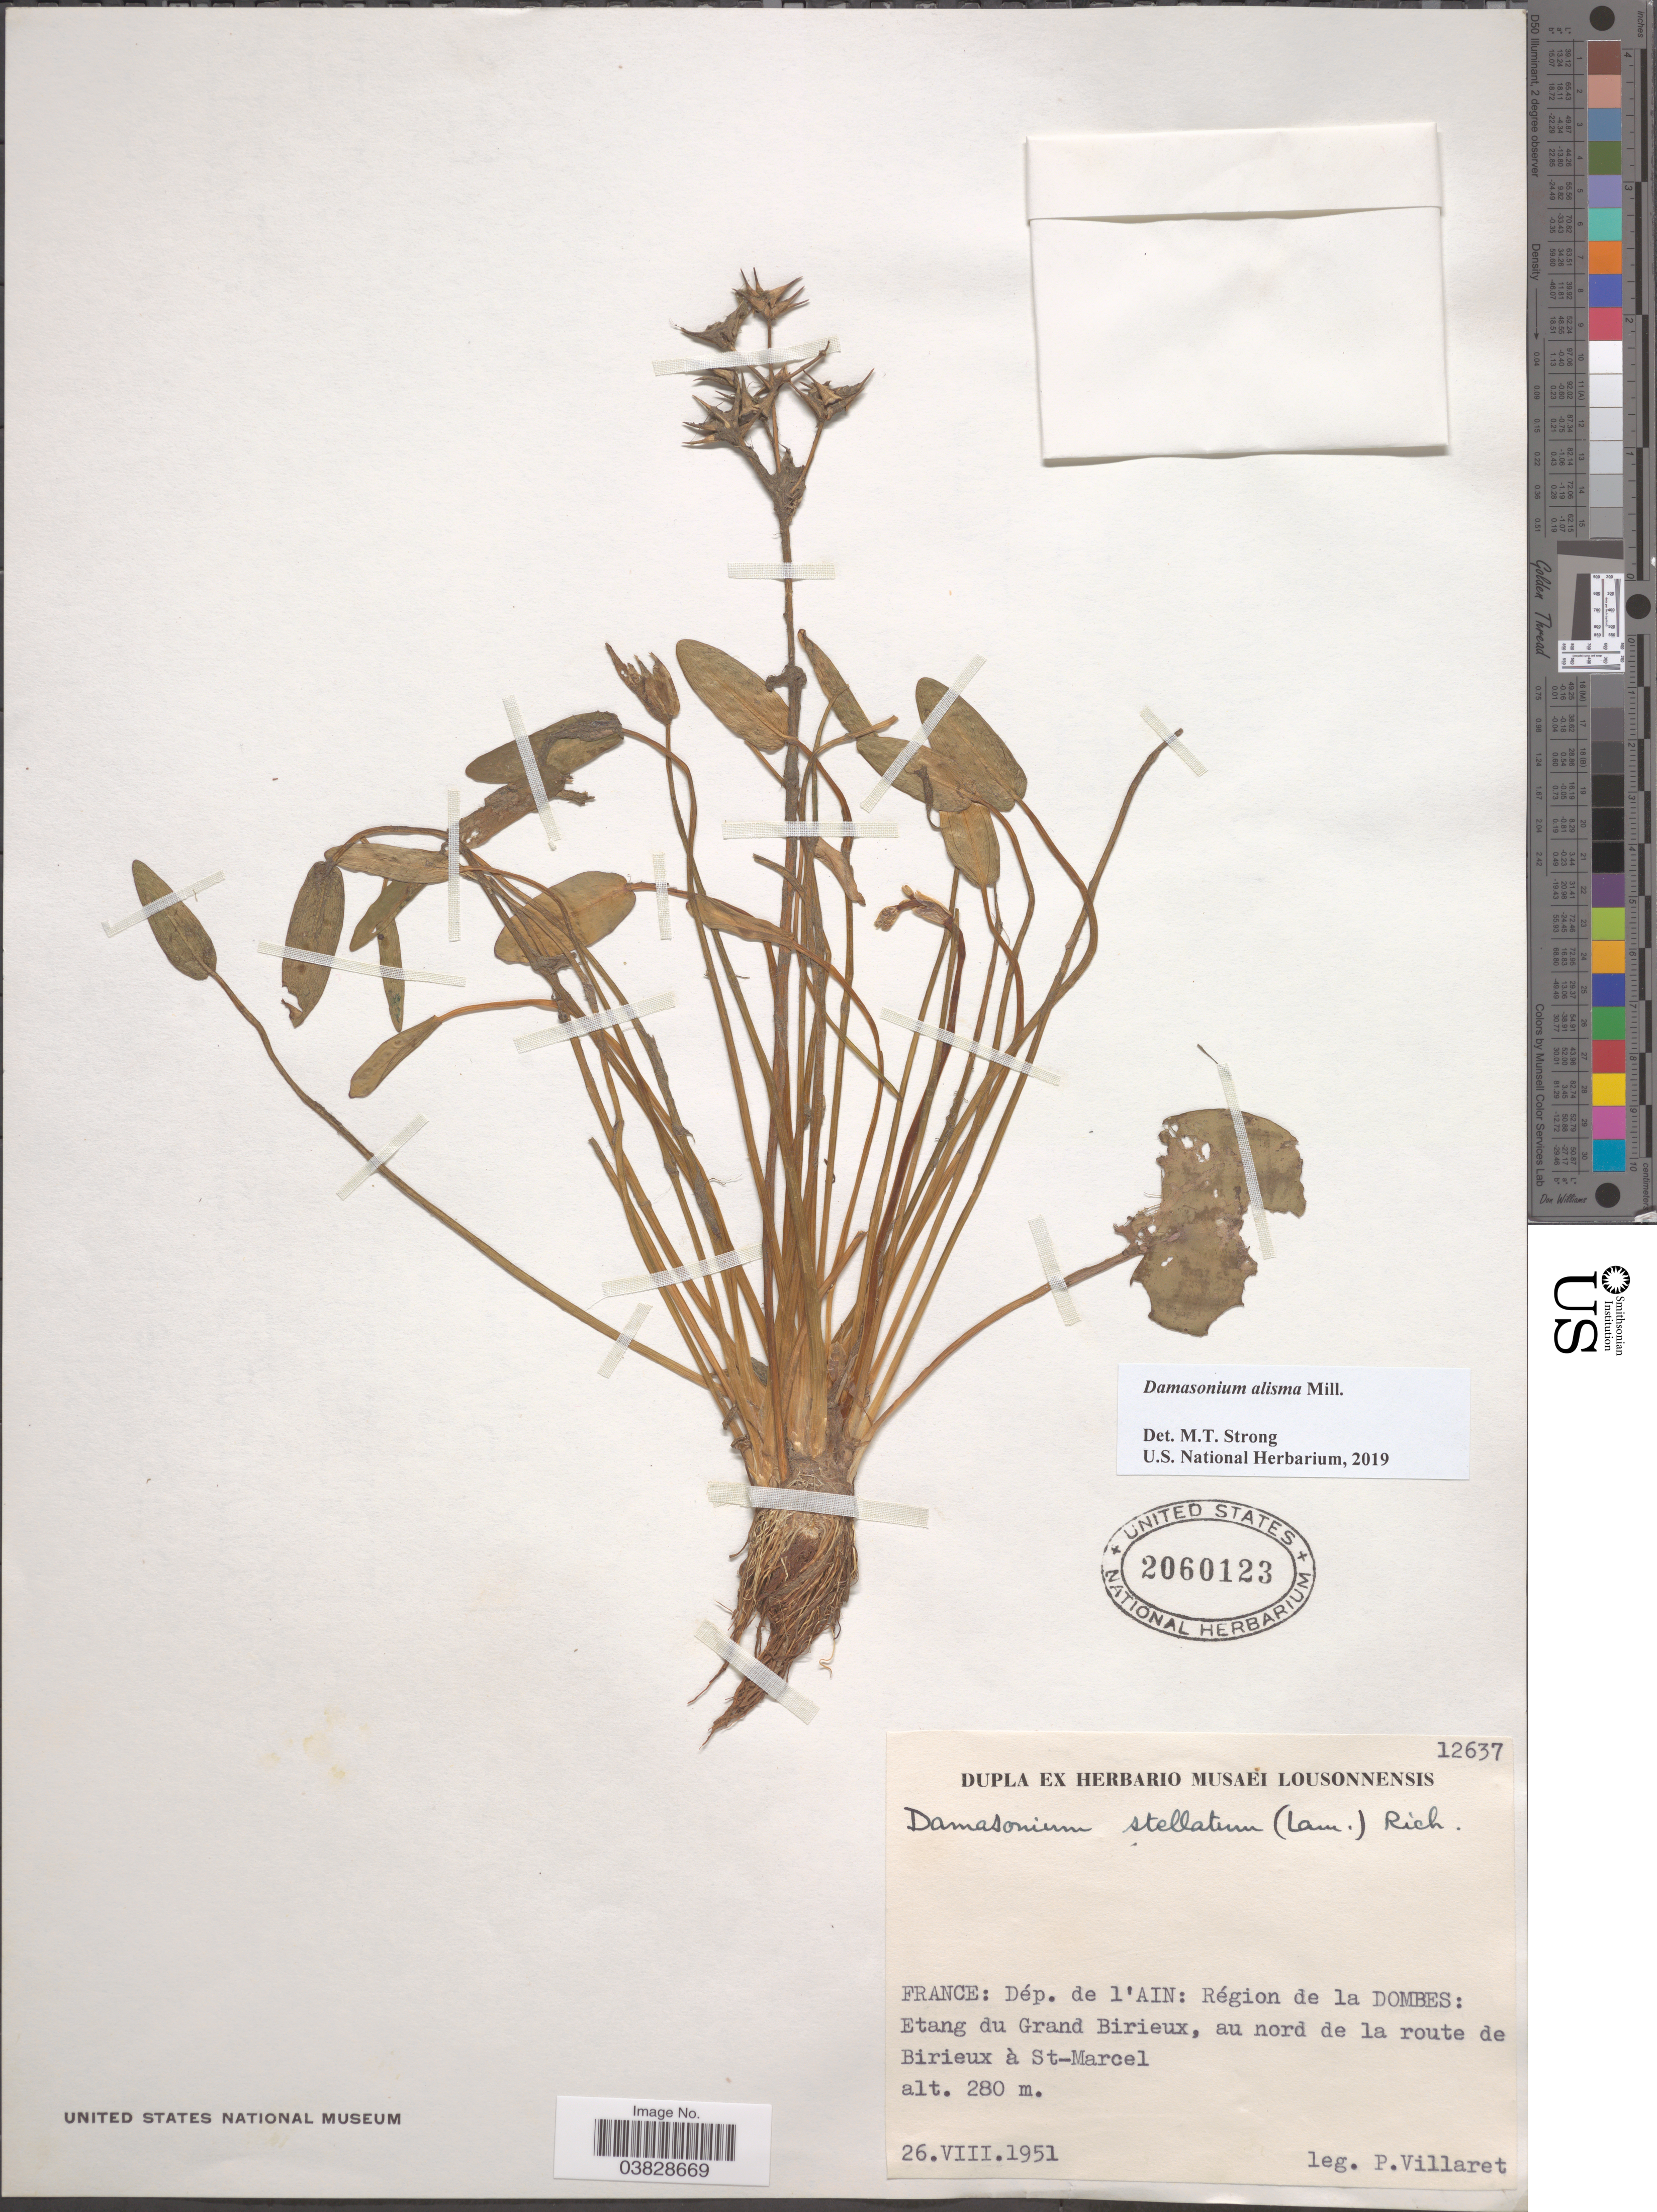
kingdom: Plantae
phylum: Tracheophyta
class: Liliopsida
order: Alismatales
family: Alismataceae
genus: Damasonium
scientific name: Damasonium alisma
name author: Mill.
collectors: P. Villaret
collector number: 12637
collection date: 1951-08-26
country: France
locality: Dép. de L'Ain: Région de la Dombes: Etang du Grand Birieux, au nord de la route de Birieux à St-Marcel.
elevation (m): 280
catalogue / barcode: US 2060123